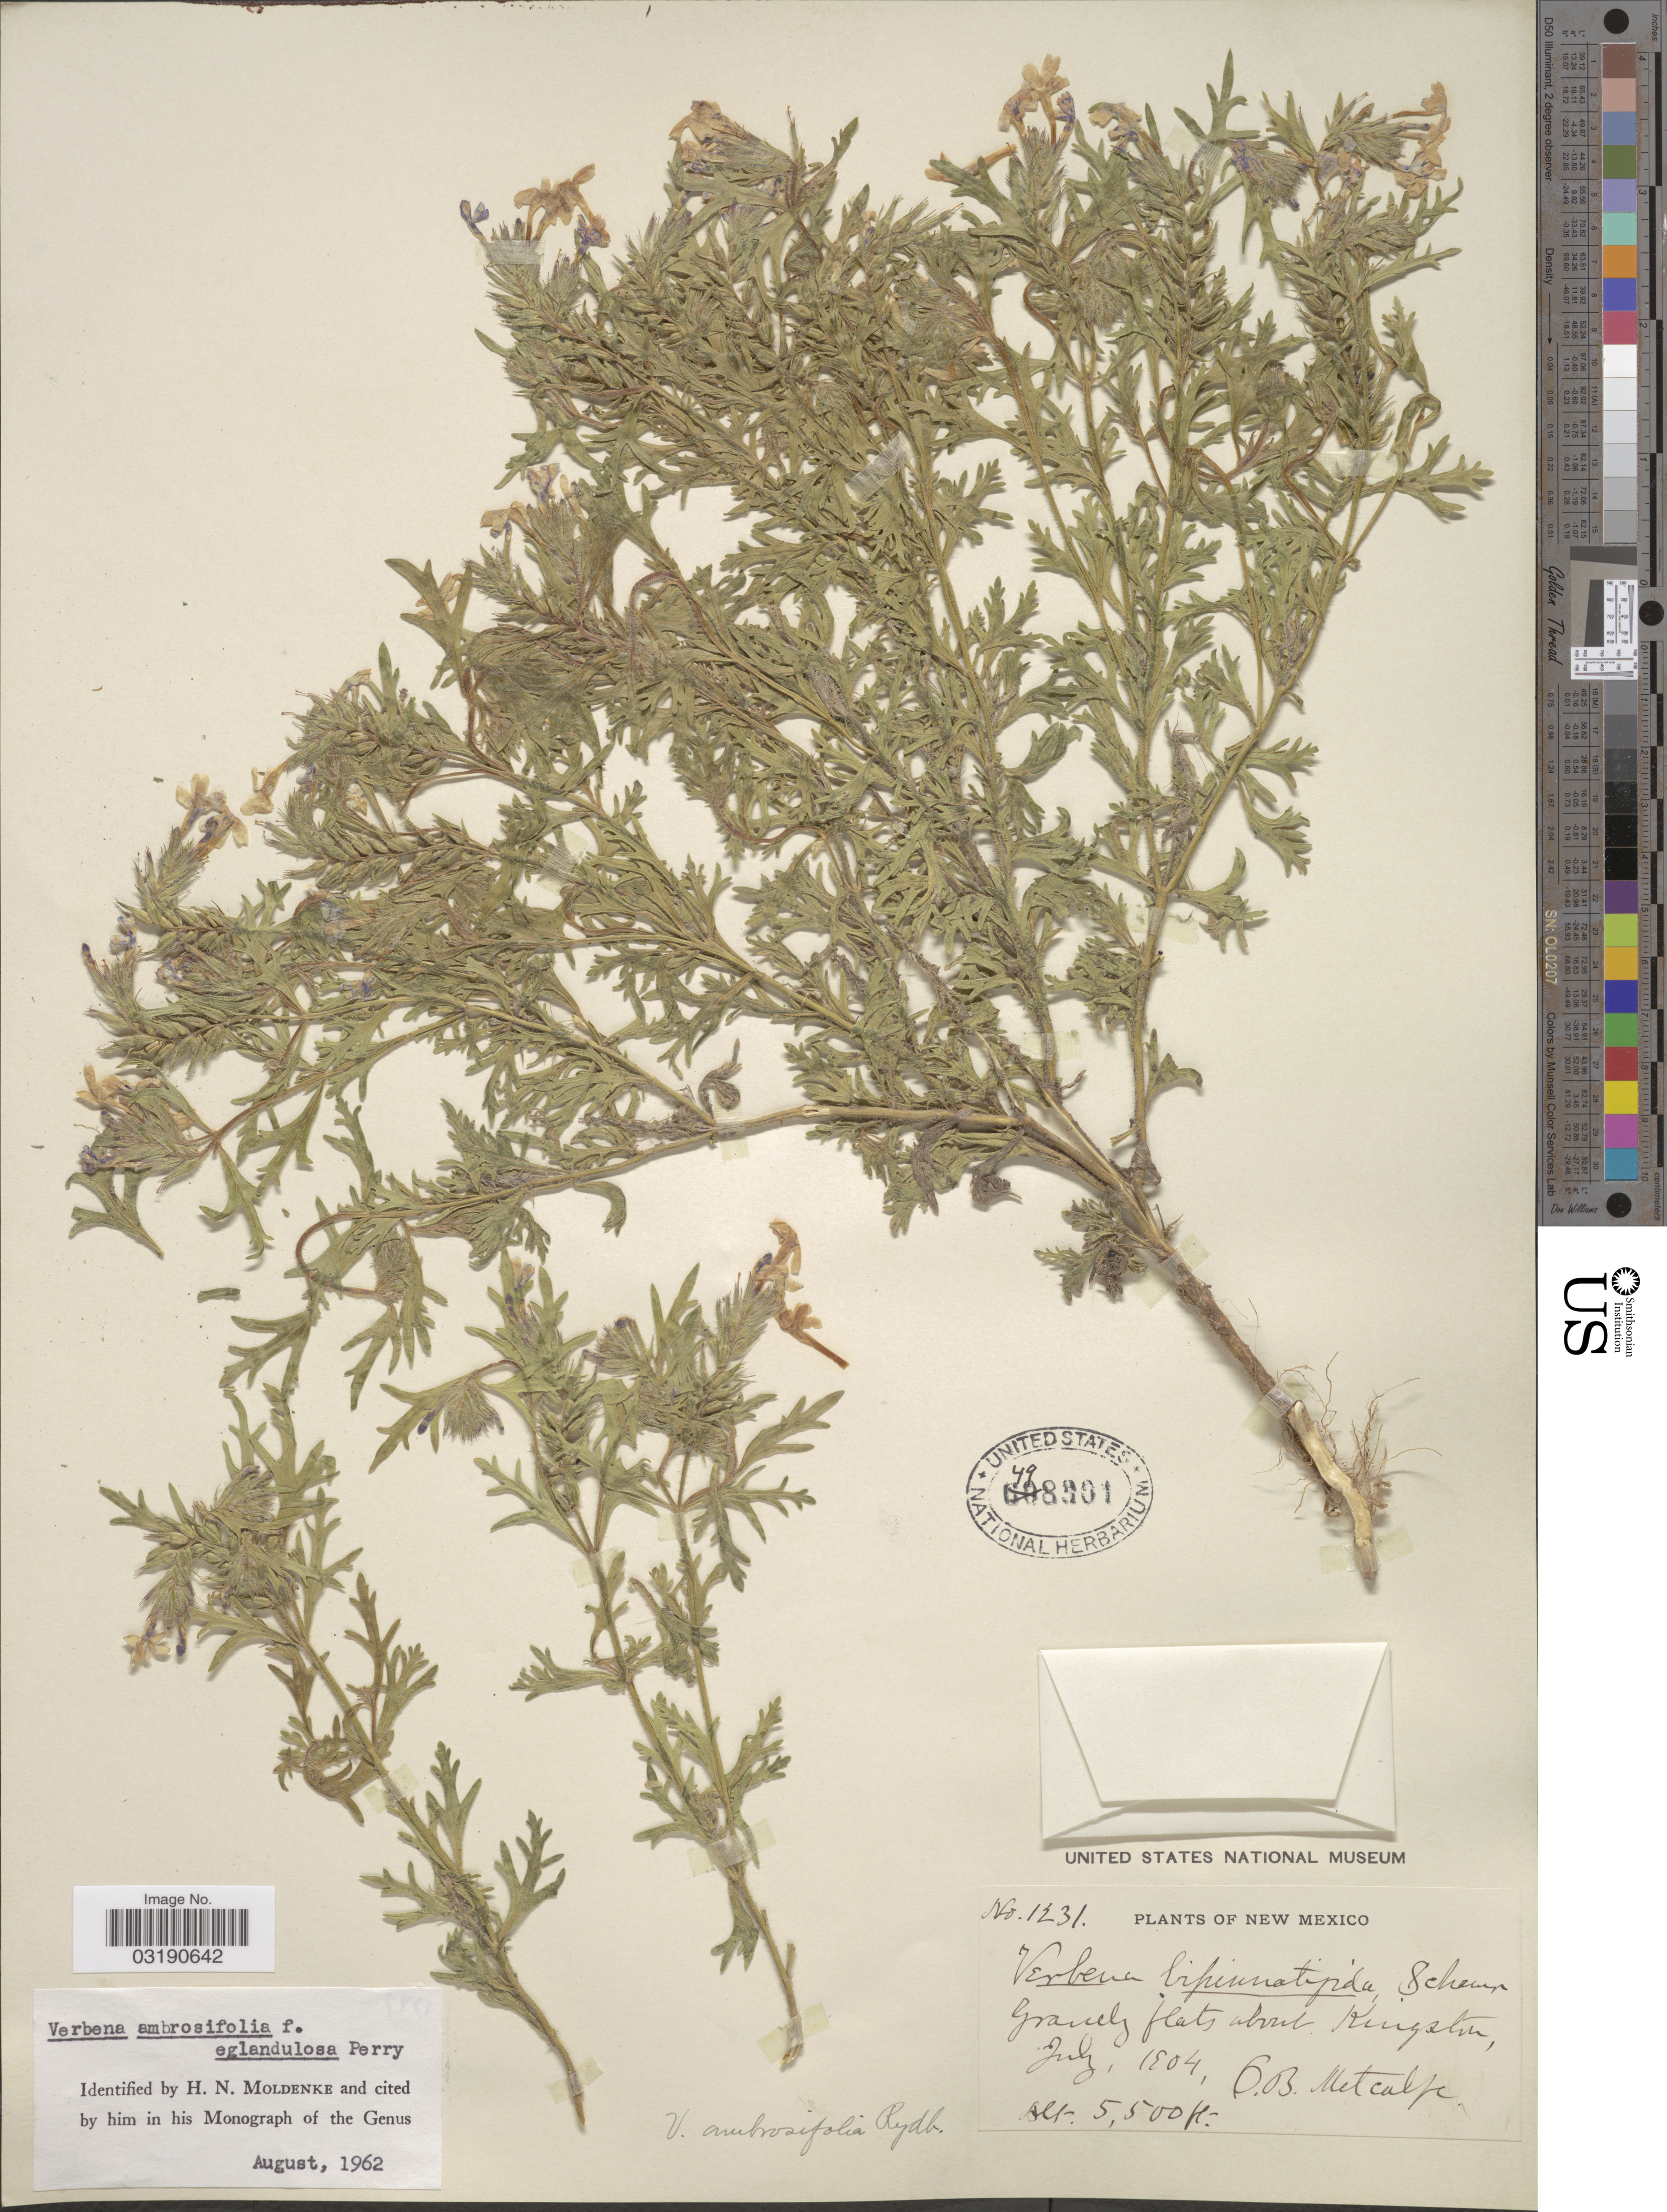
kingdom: Plantae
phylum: Tracheophyta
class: Magnoliopsida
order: Lamiales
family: Verbenaceae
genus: Verbena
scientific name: Verbena ambrosiifolia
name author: Rydb. ex Small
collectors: O. B. Metcalfe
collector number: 1231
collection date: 1904-07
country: United States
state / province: New Mexico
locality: Kingston.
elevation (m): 1676